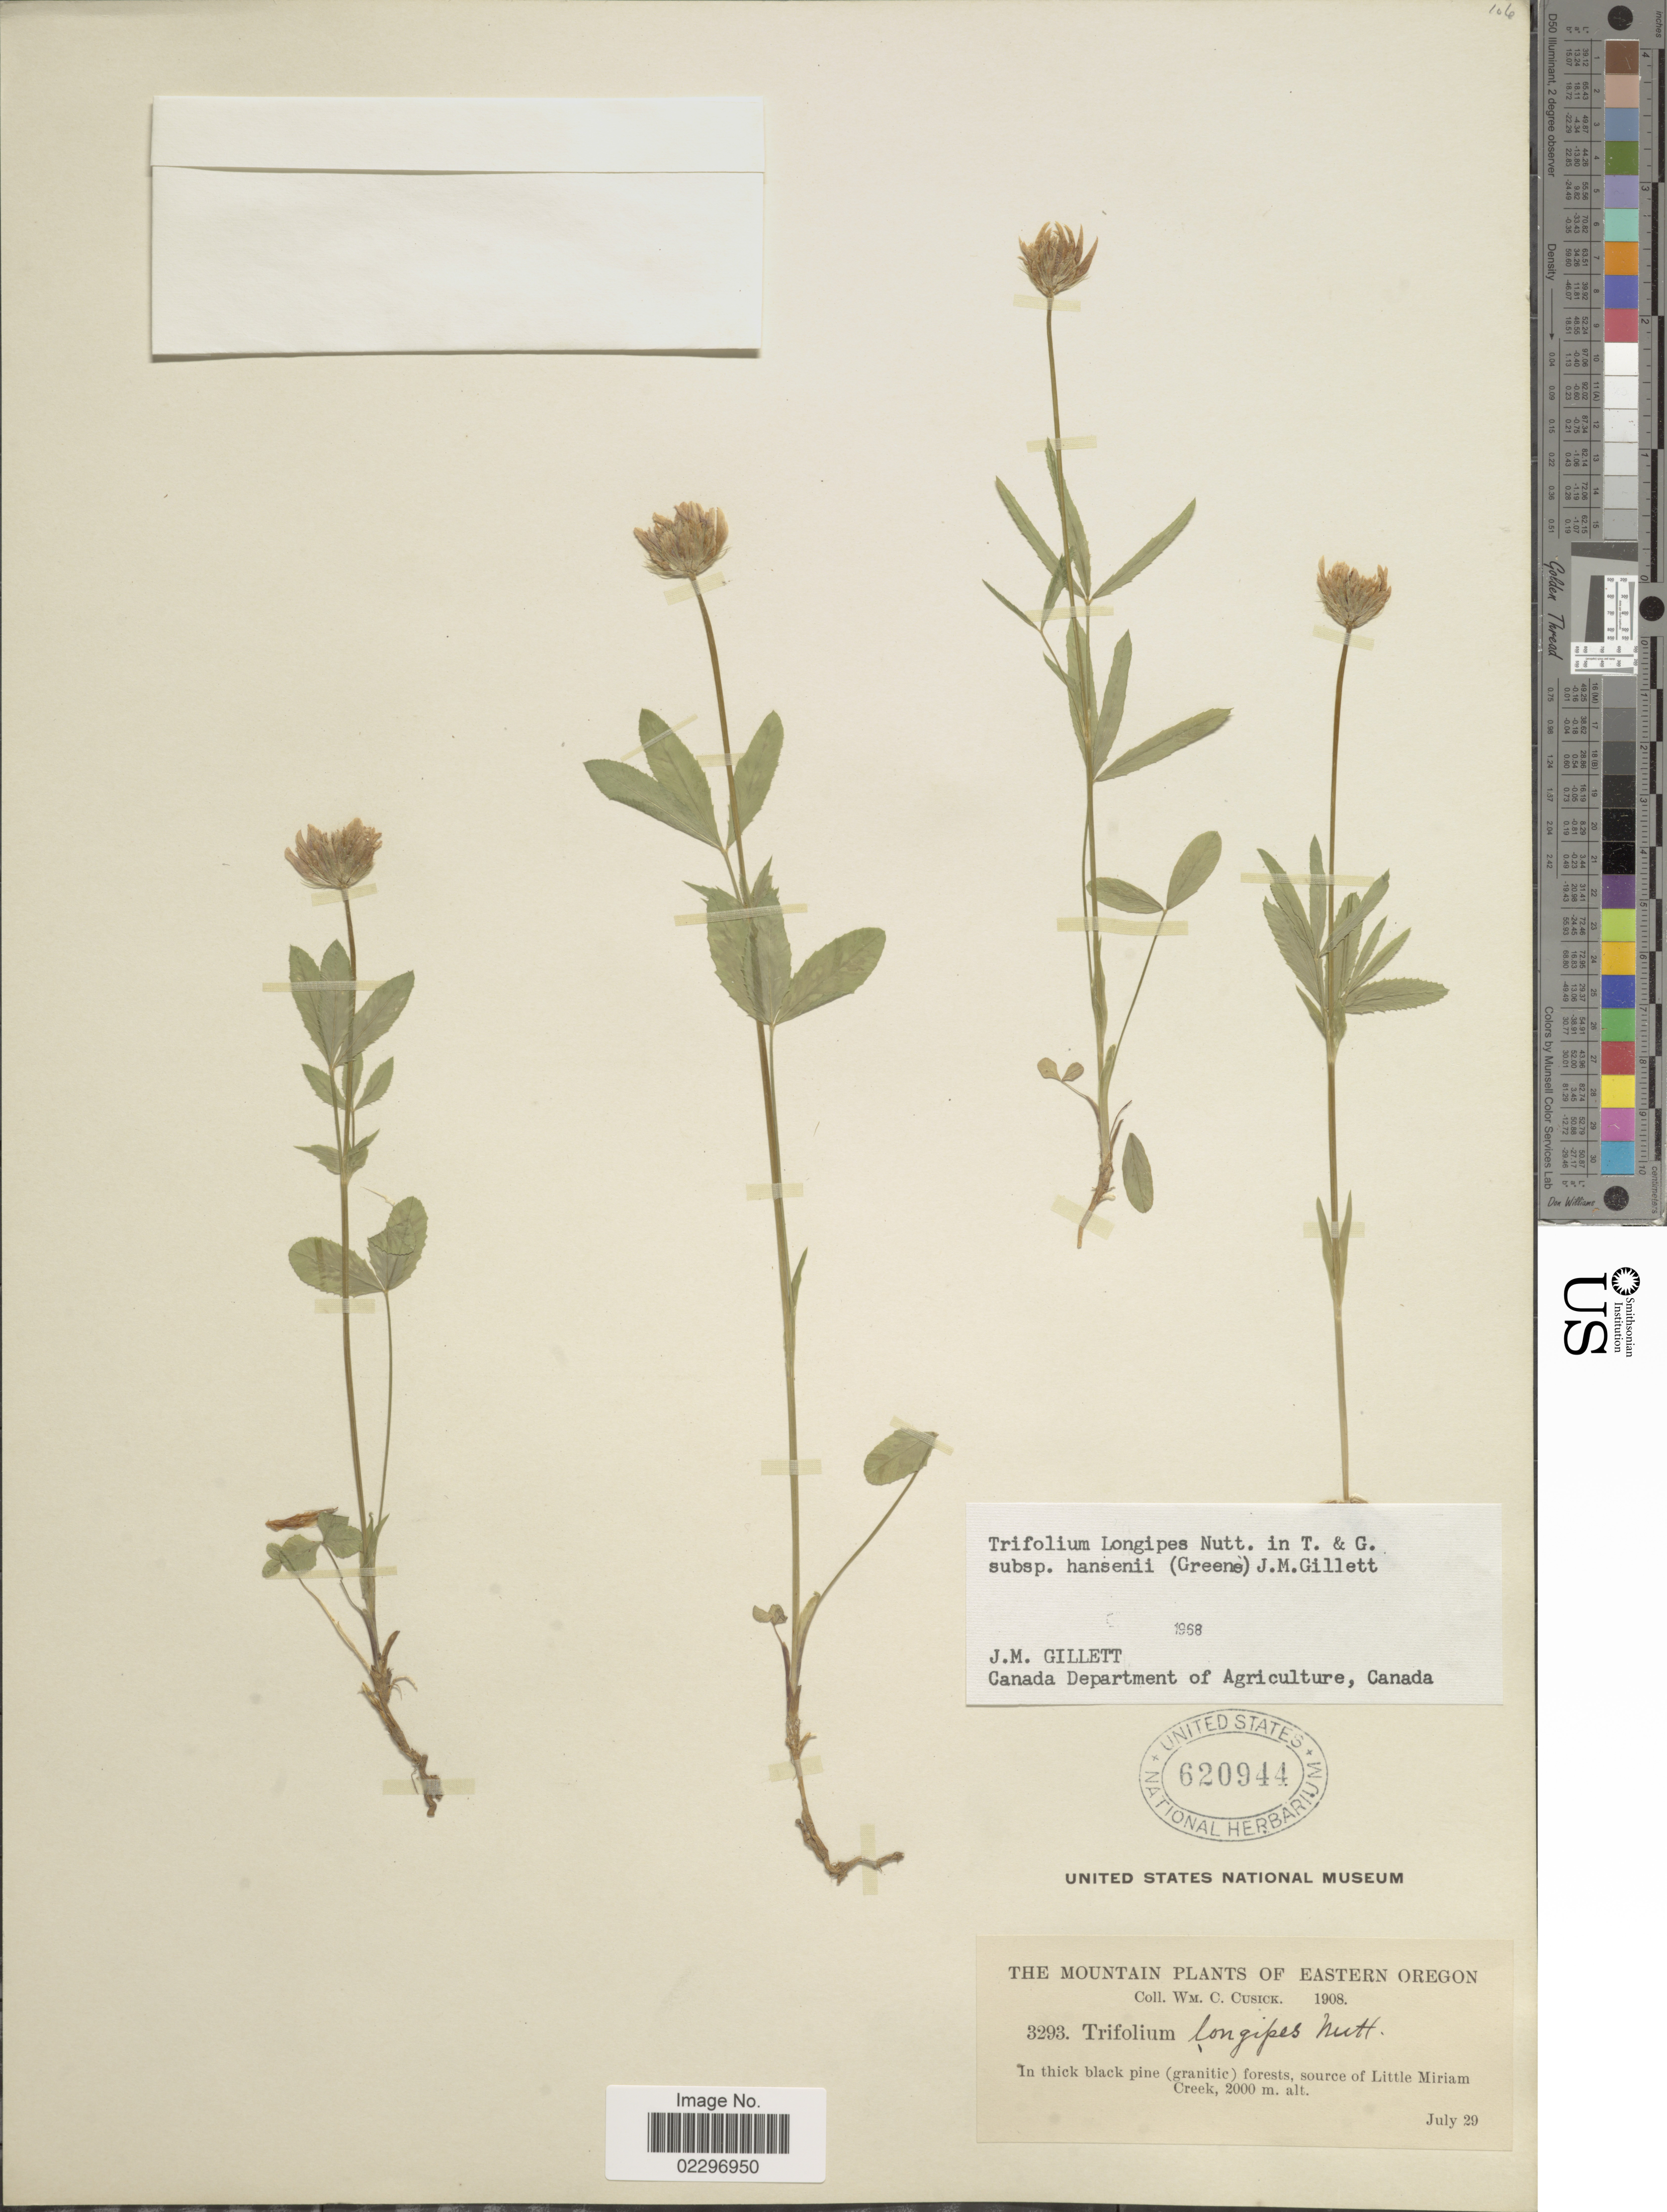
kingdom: Plantae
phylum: Tracheophyta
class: Magnoliopsida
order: Fabales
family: Fabaceae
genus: Trifolium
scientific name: Trifolium longipes subsp. hansenii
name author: (Greene) J.M. Gillett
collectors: W. C. Cusick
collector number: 3293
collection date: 1908-07-29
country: United States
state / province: Oregon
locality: The Mountain of Eastern Oregon, In thick black pine (granitic) forest, source of Little Miriam Creek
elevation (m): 2000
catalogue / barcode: US 620944